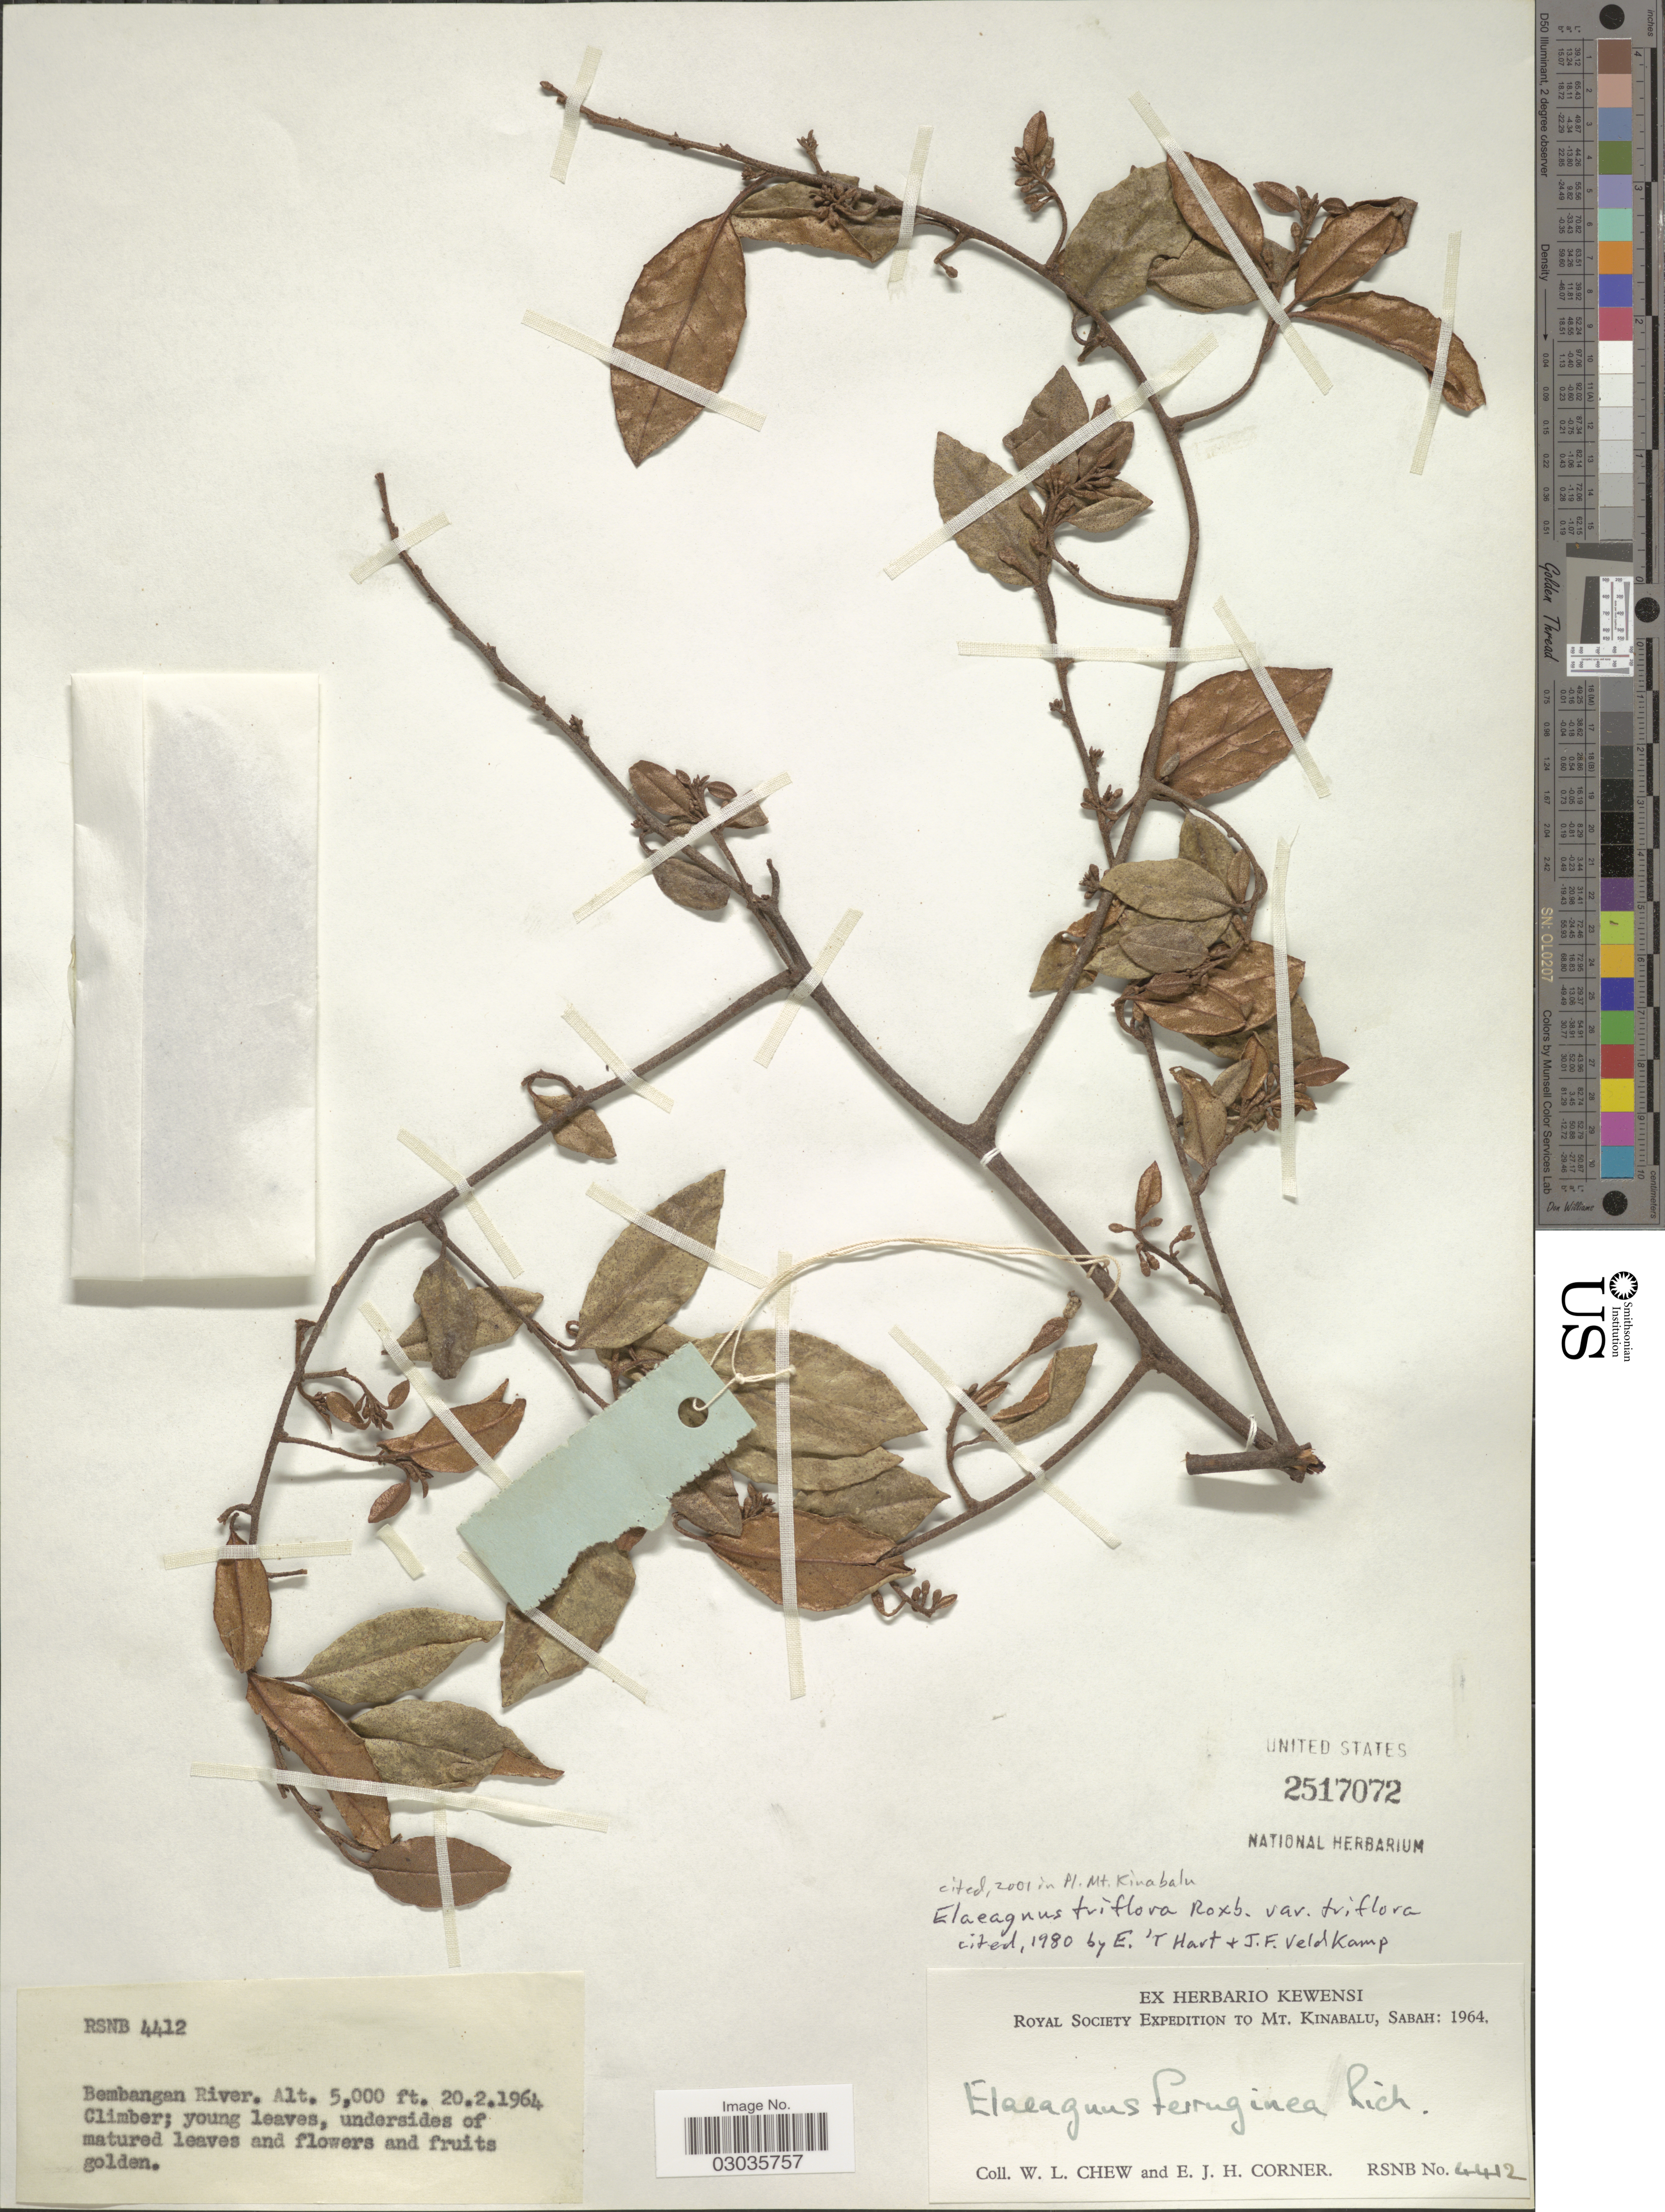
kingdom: Plantae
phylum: Tracheophyta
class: Magnoliopsida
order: Rosales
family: Elaeagnaceae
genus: Elaeagnus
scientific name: Elaeagnus triflora var. triflora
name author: Roxb.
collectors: W. Chew & E. Corner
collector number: RSNB4412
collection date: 1964-02-20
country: Malaysia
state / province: Sabah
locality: Mt. Kinabalu. Bembangan River.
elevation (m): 1524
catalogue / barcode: US 2517072